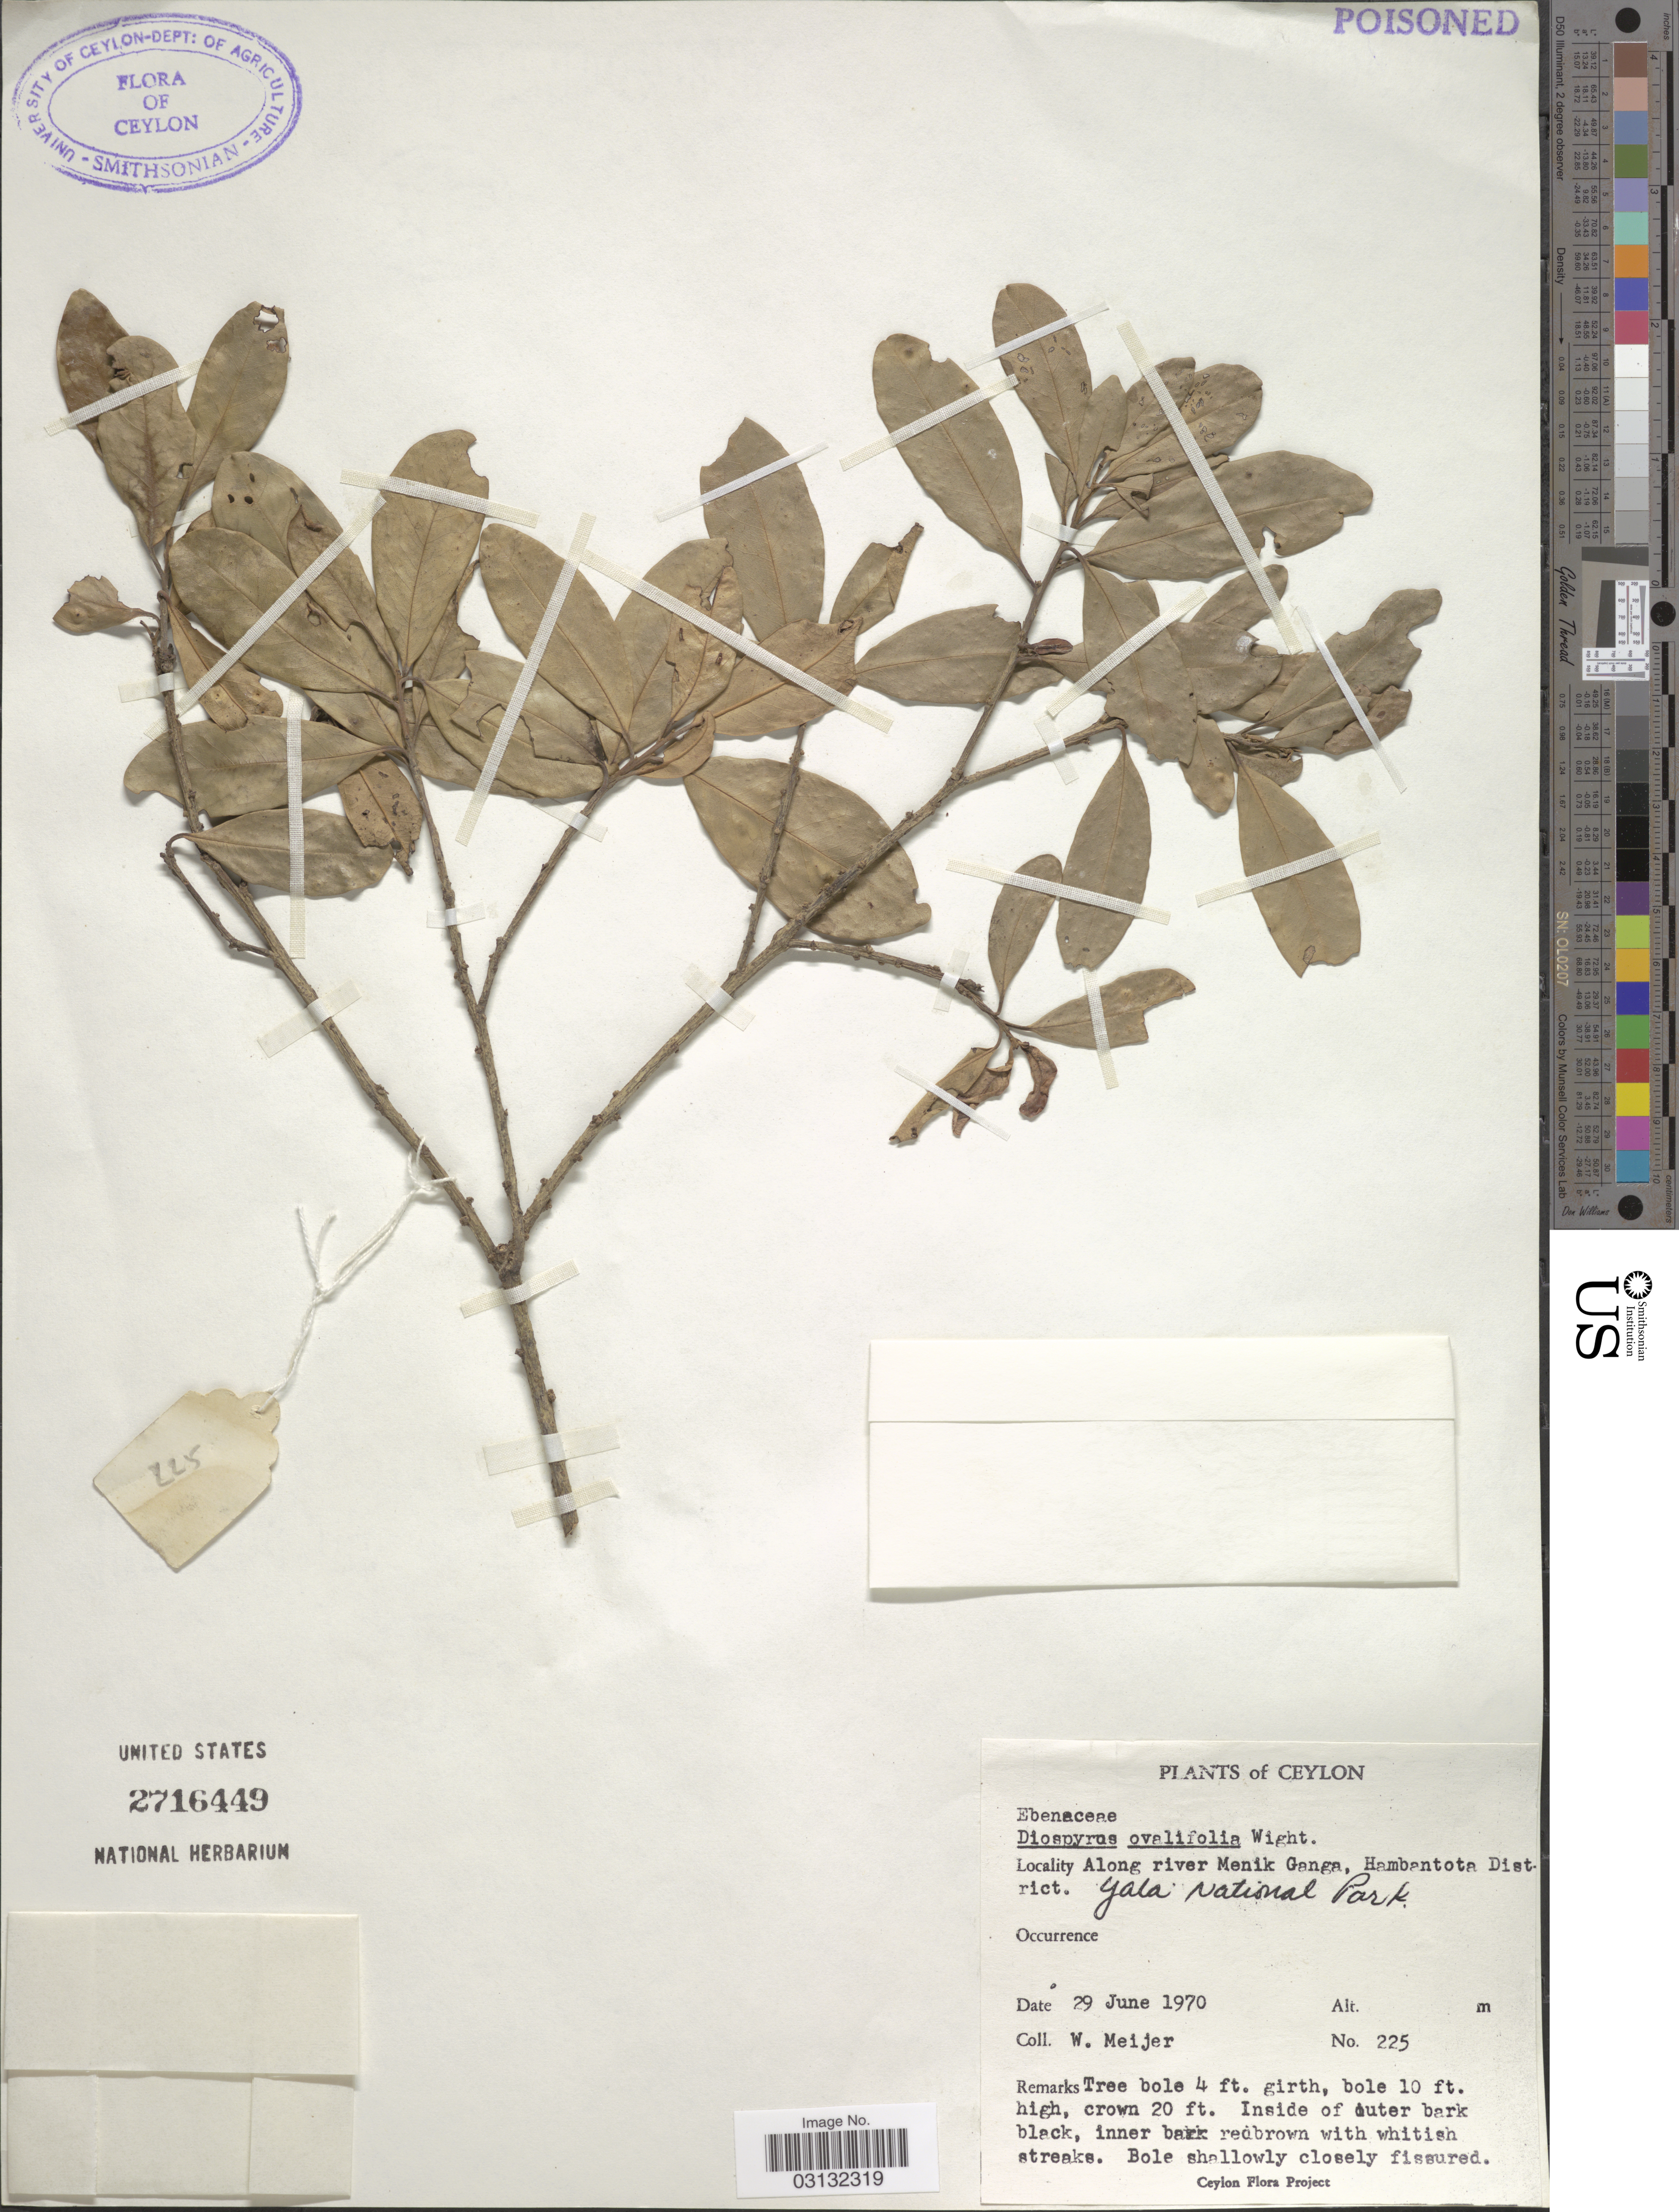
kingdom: Plantae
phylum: Tracheophyta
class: Magnoliopsida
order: Ericales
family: Ebenaceae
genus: Diospyros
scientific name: Diospyros ovalifolia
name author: Wight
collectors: W. Meijer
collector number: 225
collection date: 1970-06-29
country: Sri Lanka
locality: Ceylon. Along river Menik Ganga, Hambantota District. Yala National Park.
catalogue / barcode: US 2716449